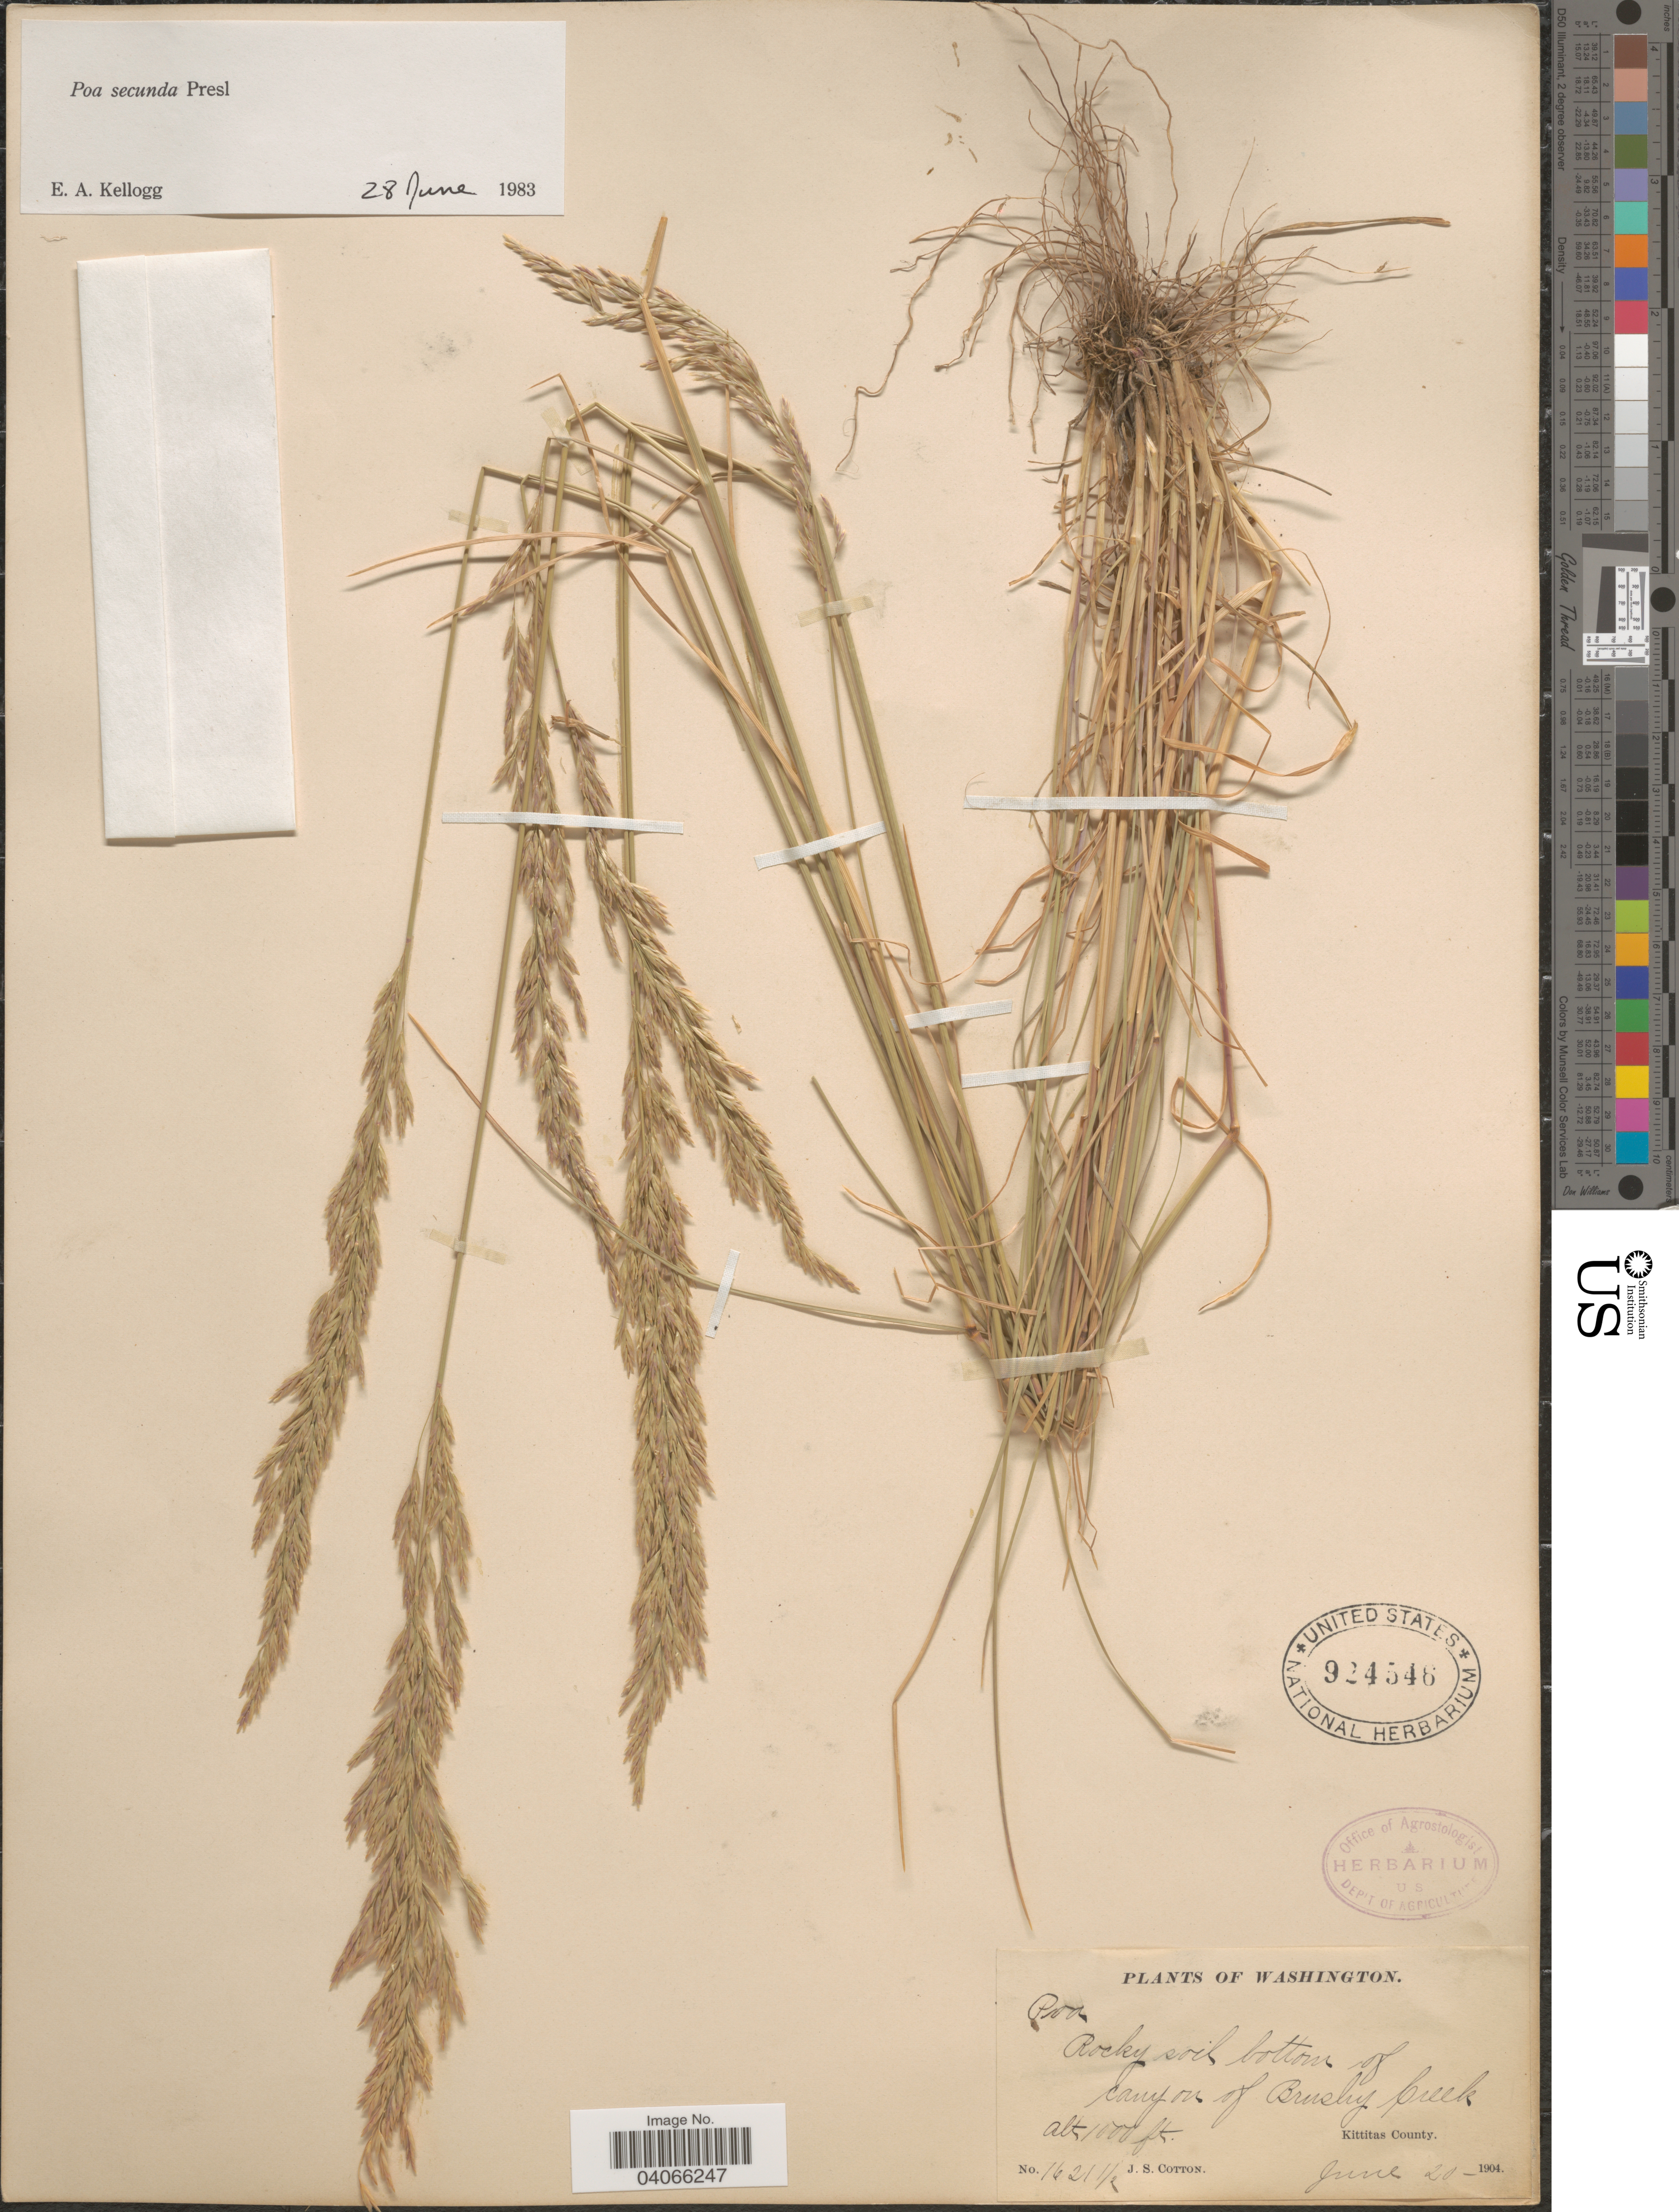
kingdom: Plantae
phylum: Tracheophyta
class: Liliopsida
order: Poales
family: Poaceae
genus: Poa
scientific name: Poa secunda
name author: J. Presl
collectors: J. S. Cotton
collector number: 1621 1/2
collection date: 1904-06-20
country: United States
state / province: Washington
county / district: Kittitas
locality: Rocky soil bottom of canyon of Brusley Creek. Kittitas County.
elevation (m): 305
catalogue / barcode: US 924546